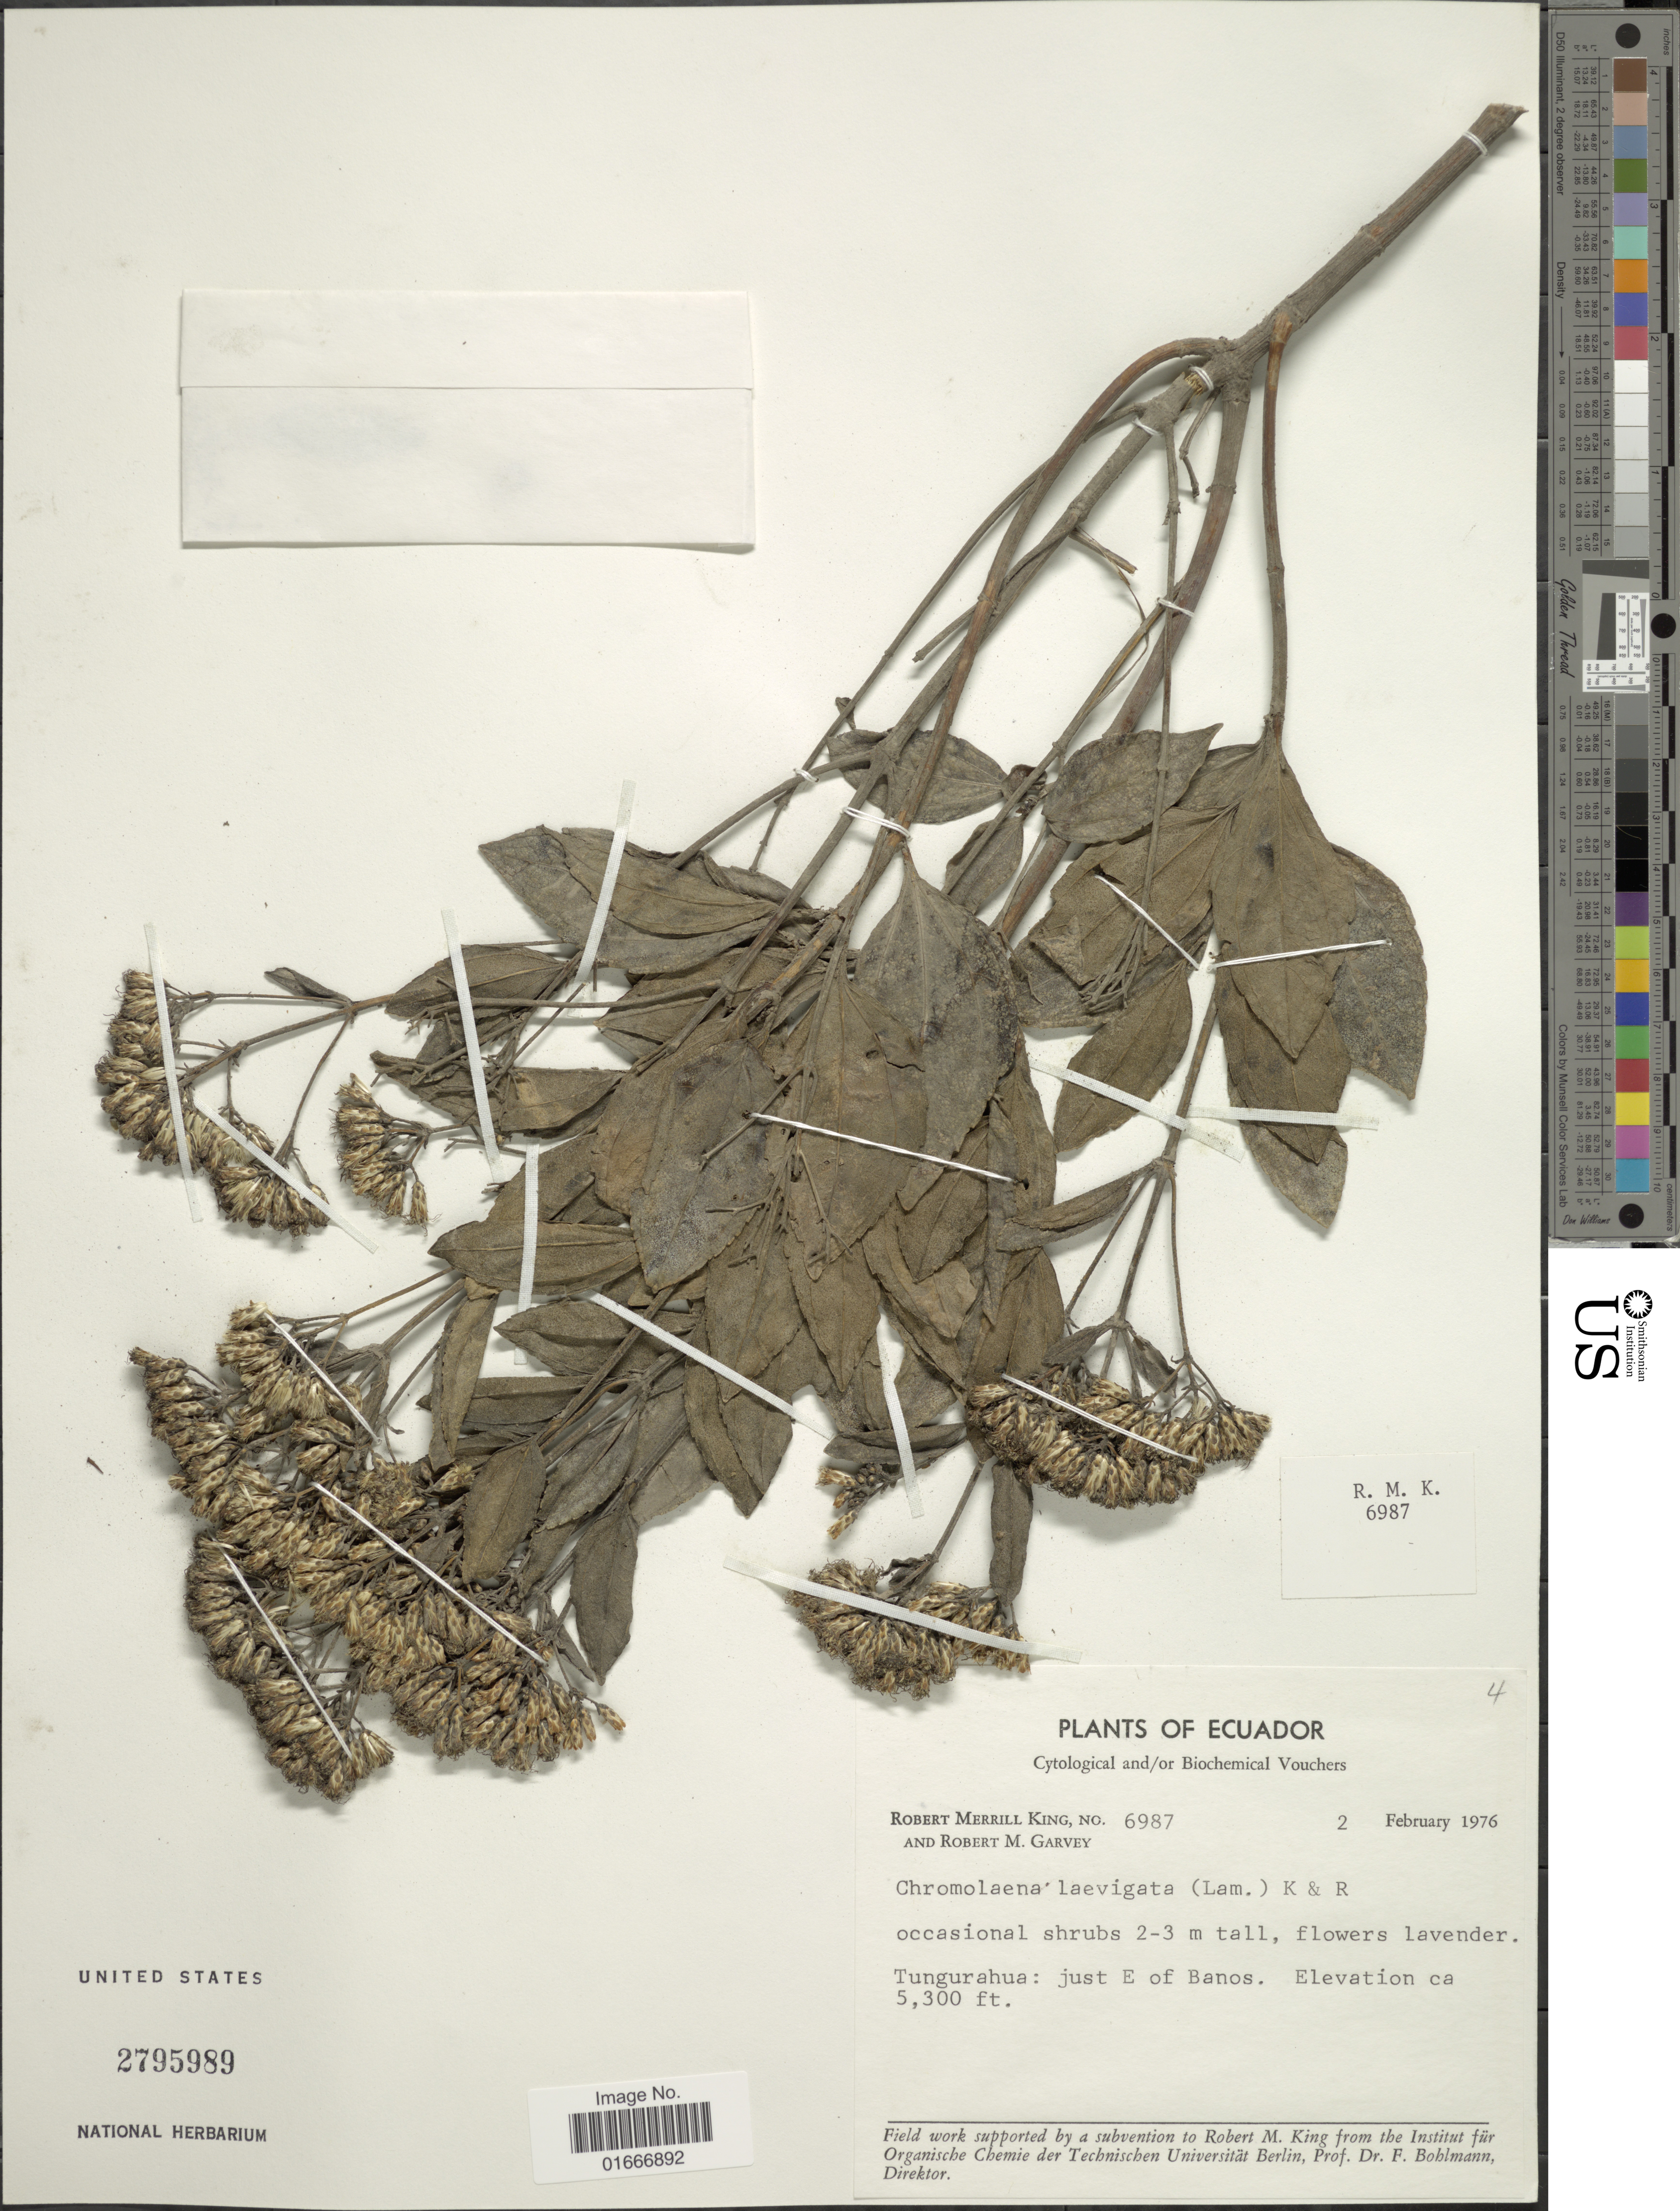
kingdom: Plantae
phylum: Tracheophyta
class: Magnoliopsida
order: Asterales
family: Asteraceae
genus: Chromolaena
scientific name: Chromolaena laevigata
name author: (Lam.) R.M. King & H. Rob.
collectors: R. M. King & R. Garvey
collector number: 6987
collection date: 1976-02-02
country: Ecuador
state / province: Tungurahua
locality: Ecuador. Tungurahua: just E of Banos.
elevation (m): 1615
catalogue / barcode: US 2795989